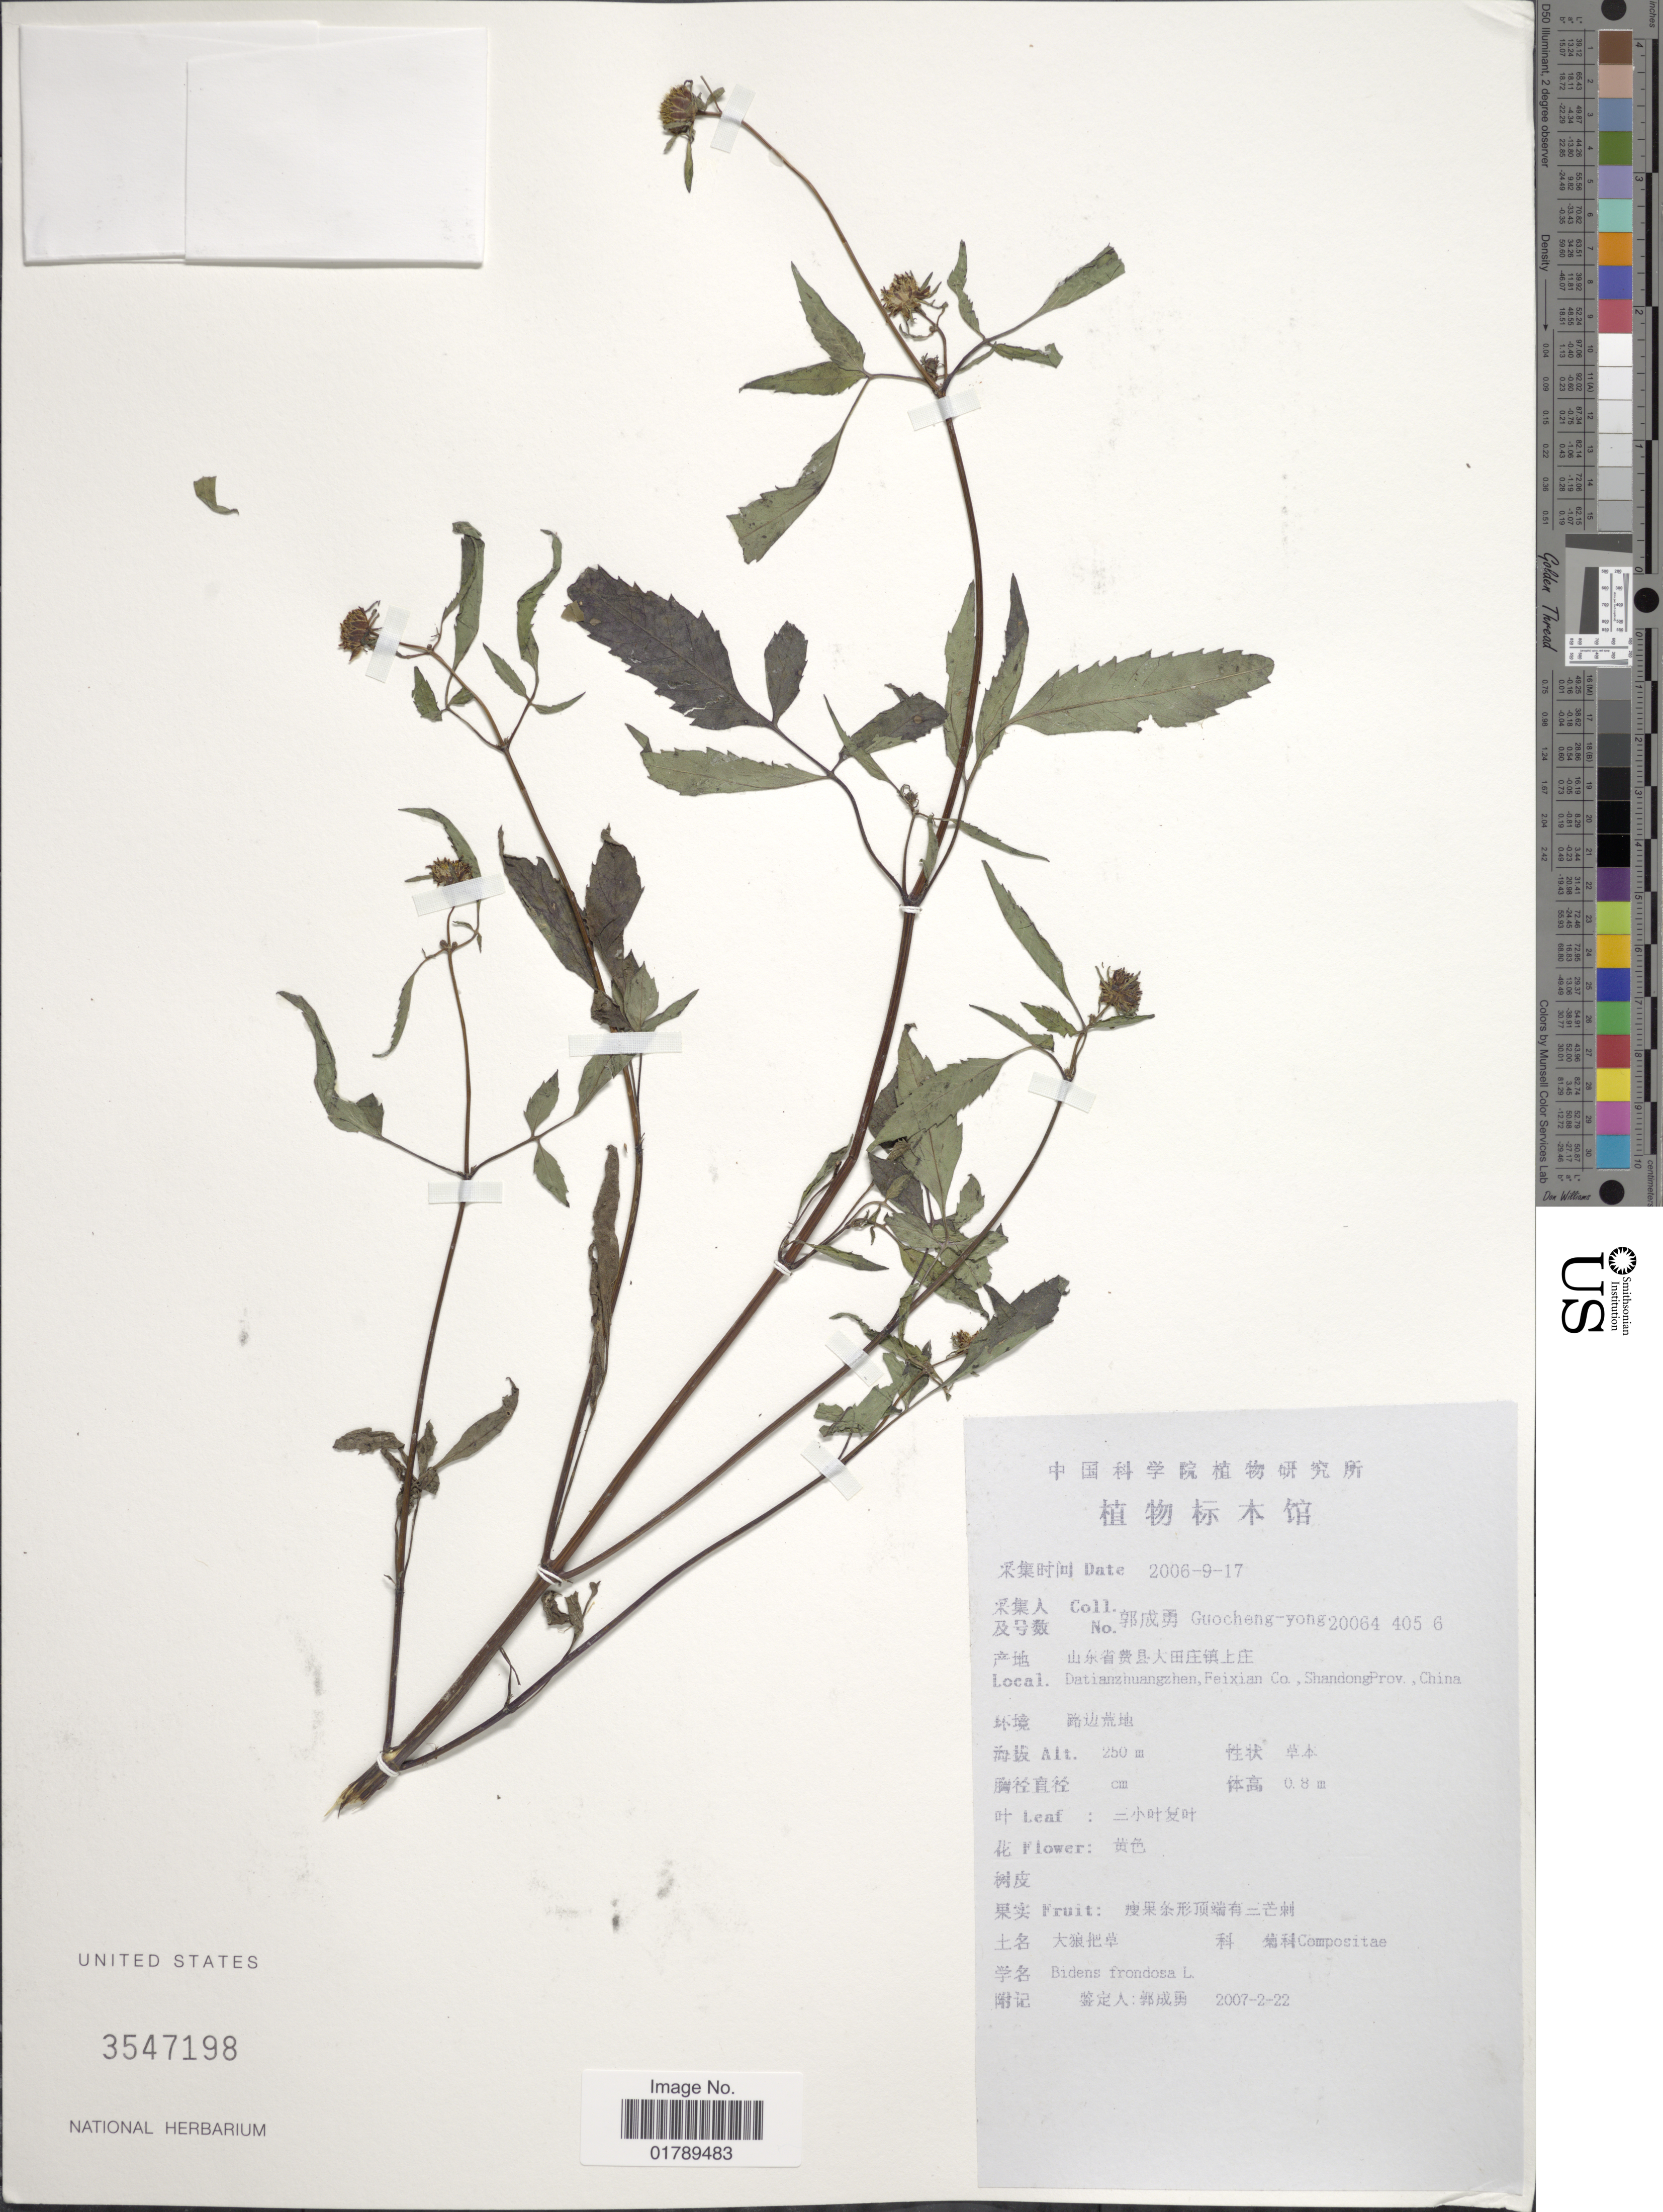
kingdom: Plantae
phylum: Tracheophyta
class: Magnoliopsida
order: Asterales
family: Asteraceae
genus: Bidens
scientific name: Bidens frondosa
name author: L.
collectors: Guo cheng-yong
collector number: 20064 405 6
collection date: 2006-09-17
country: China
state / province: Shandong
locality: Datianzhuangzhen, Feixian Co., ShandongProv., China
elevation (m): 250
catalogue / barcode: US 3547198